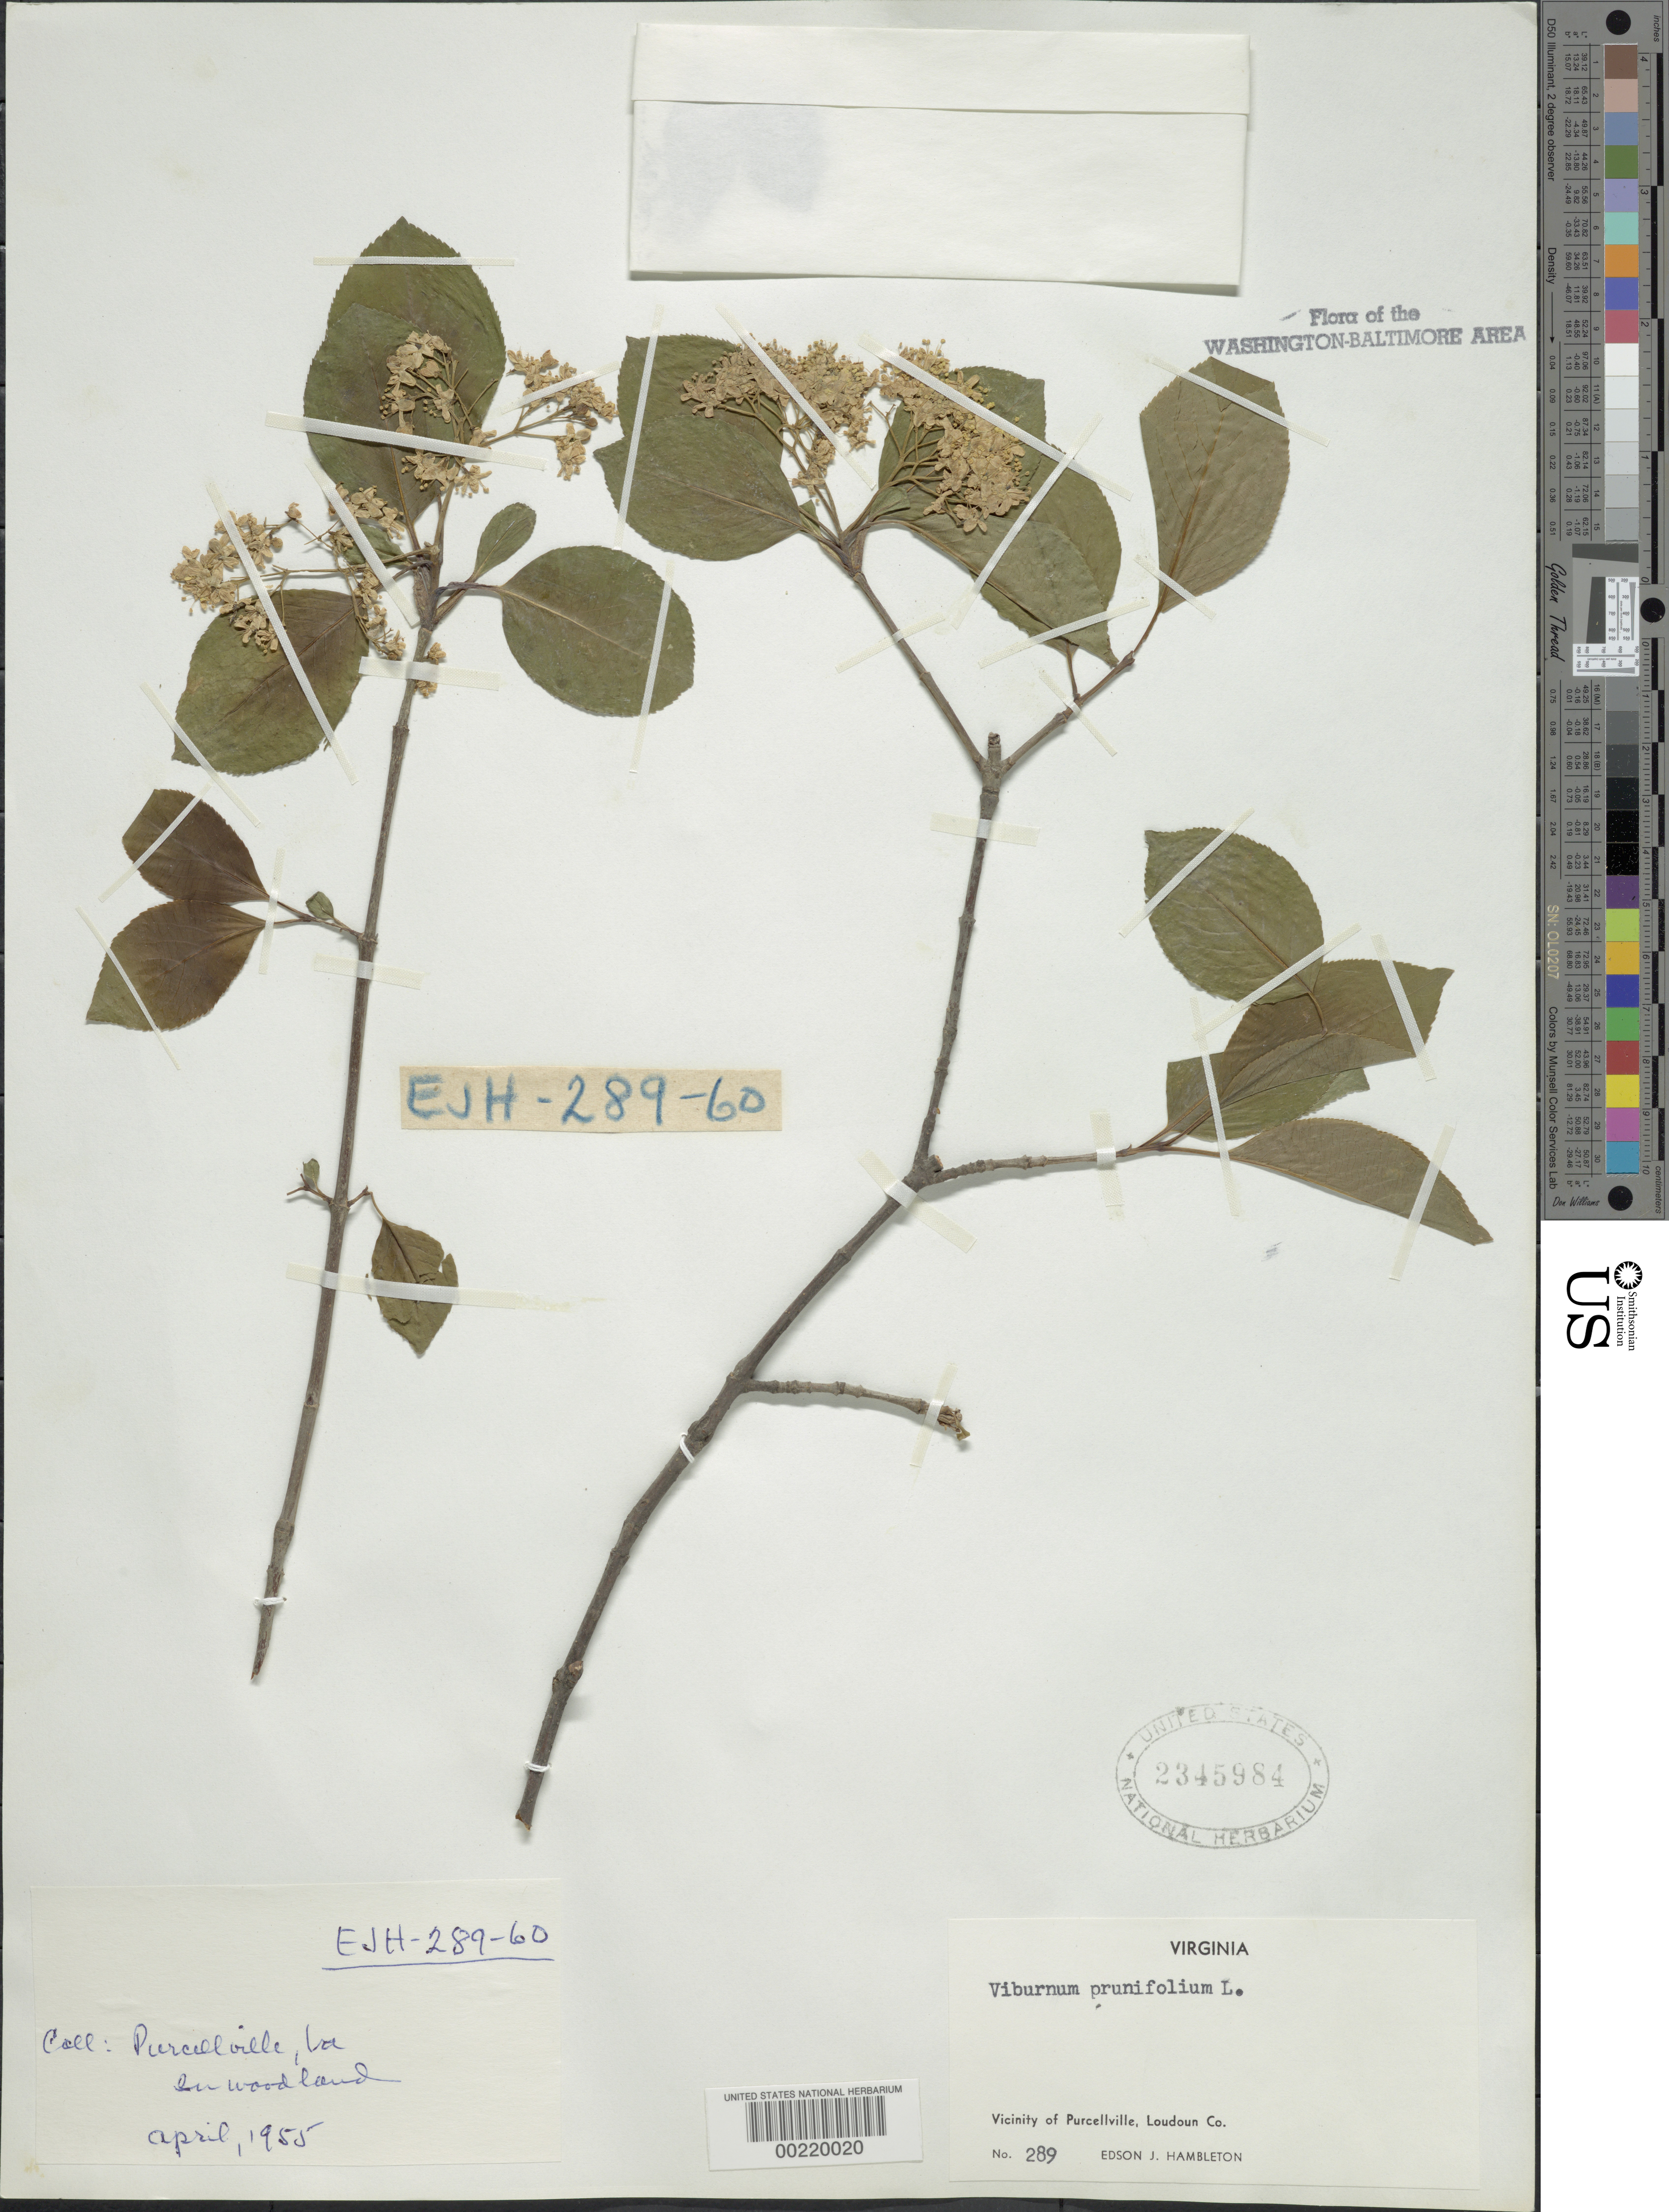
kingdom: Plantae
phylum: Tracheophyta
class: Magnoliopsida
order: Dipsacales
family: Viburnaceae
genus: Viburnum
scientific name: Viburnum prunifolium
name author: L.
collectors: E. Hambleton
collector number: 289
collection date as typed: Apr 1955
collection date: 1955-04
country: United States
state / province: Virginia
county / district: Loudoun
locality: Purcellville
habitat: Woodland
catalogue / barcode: US 2345984